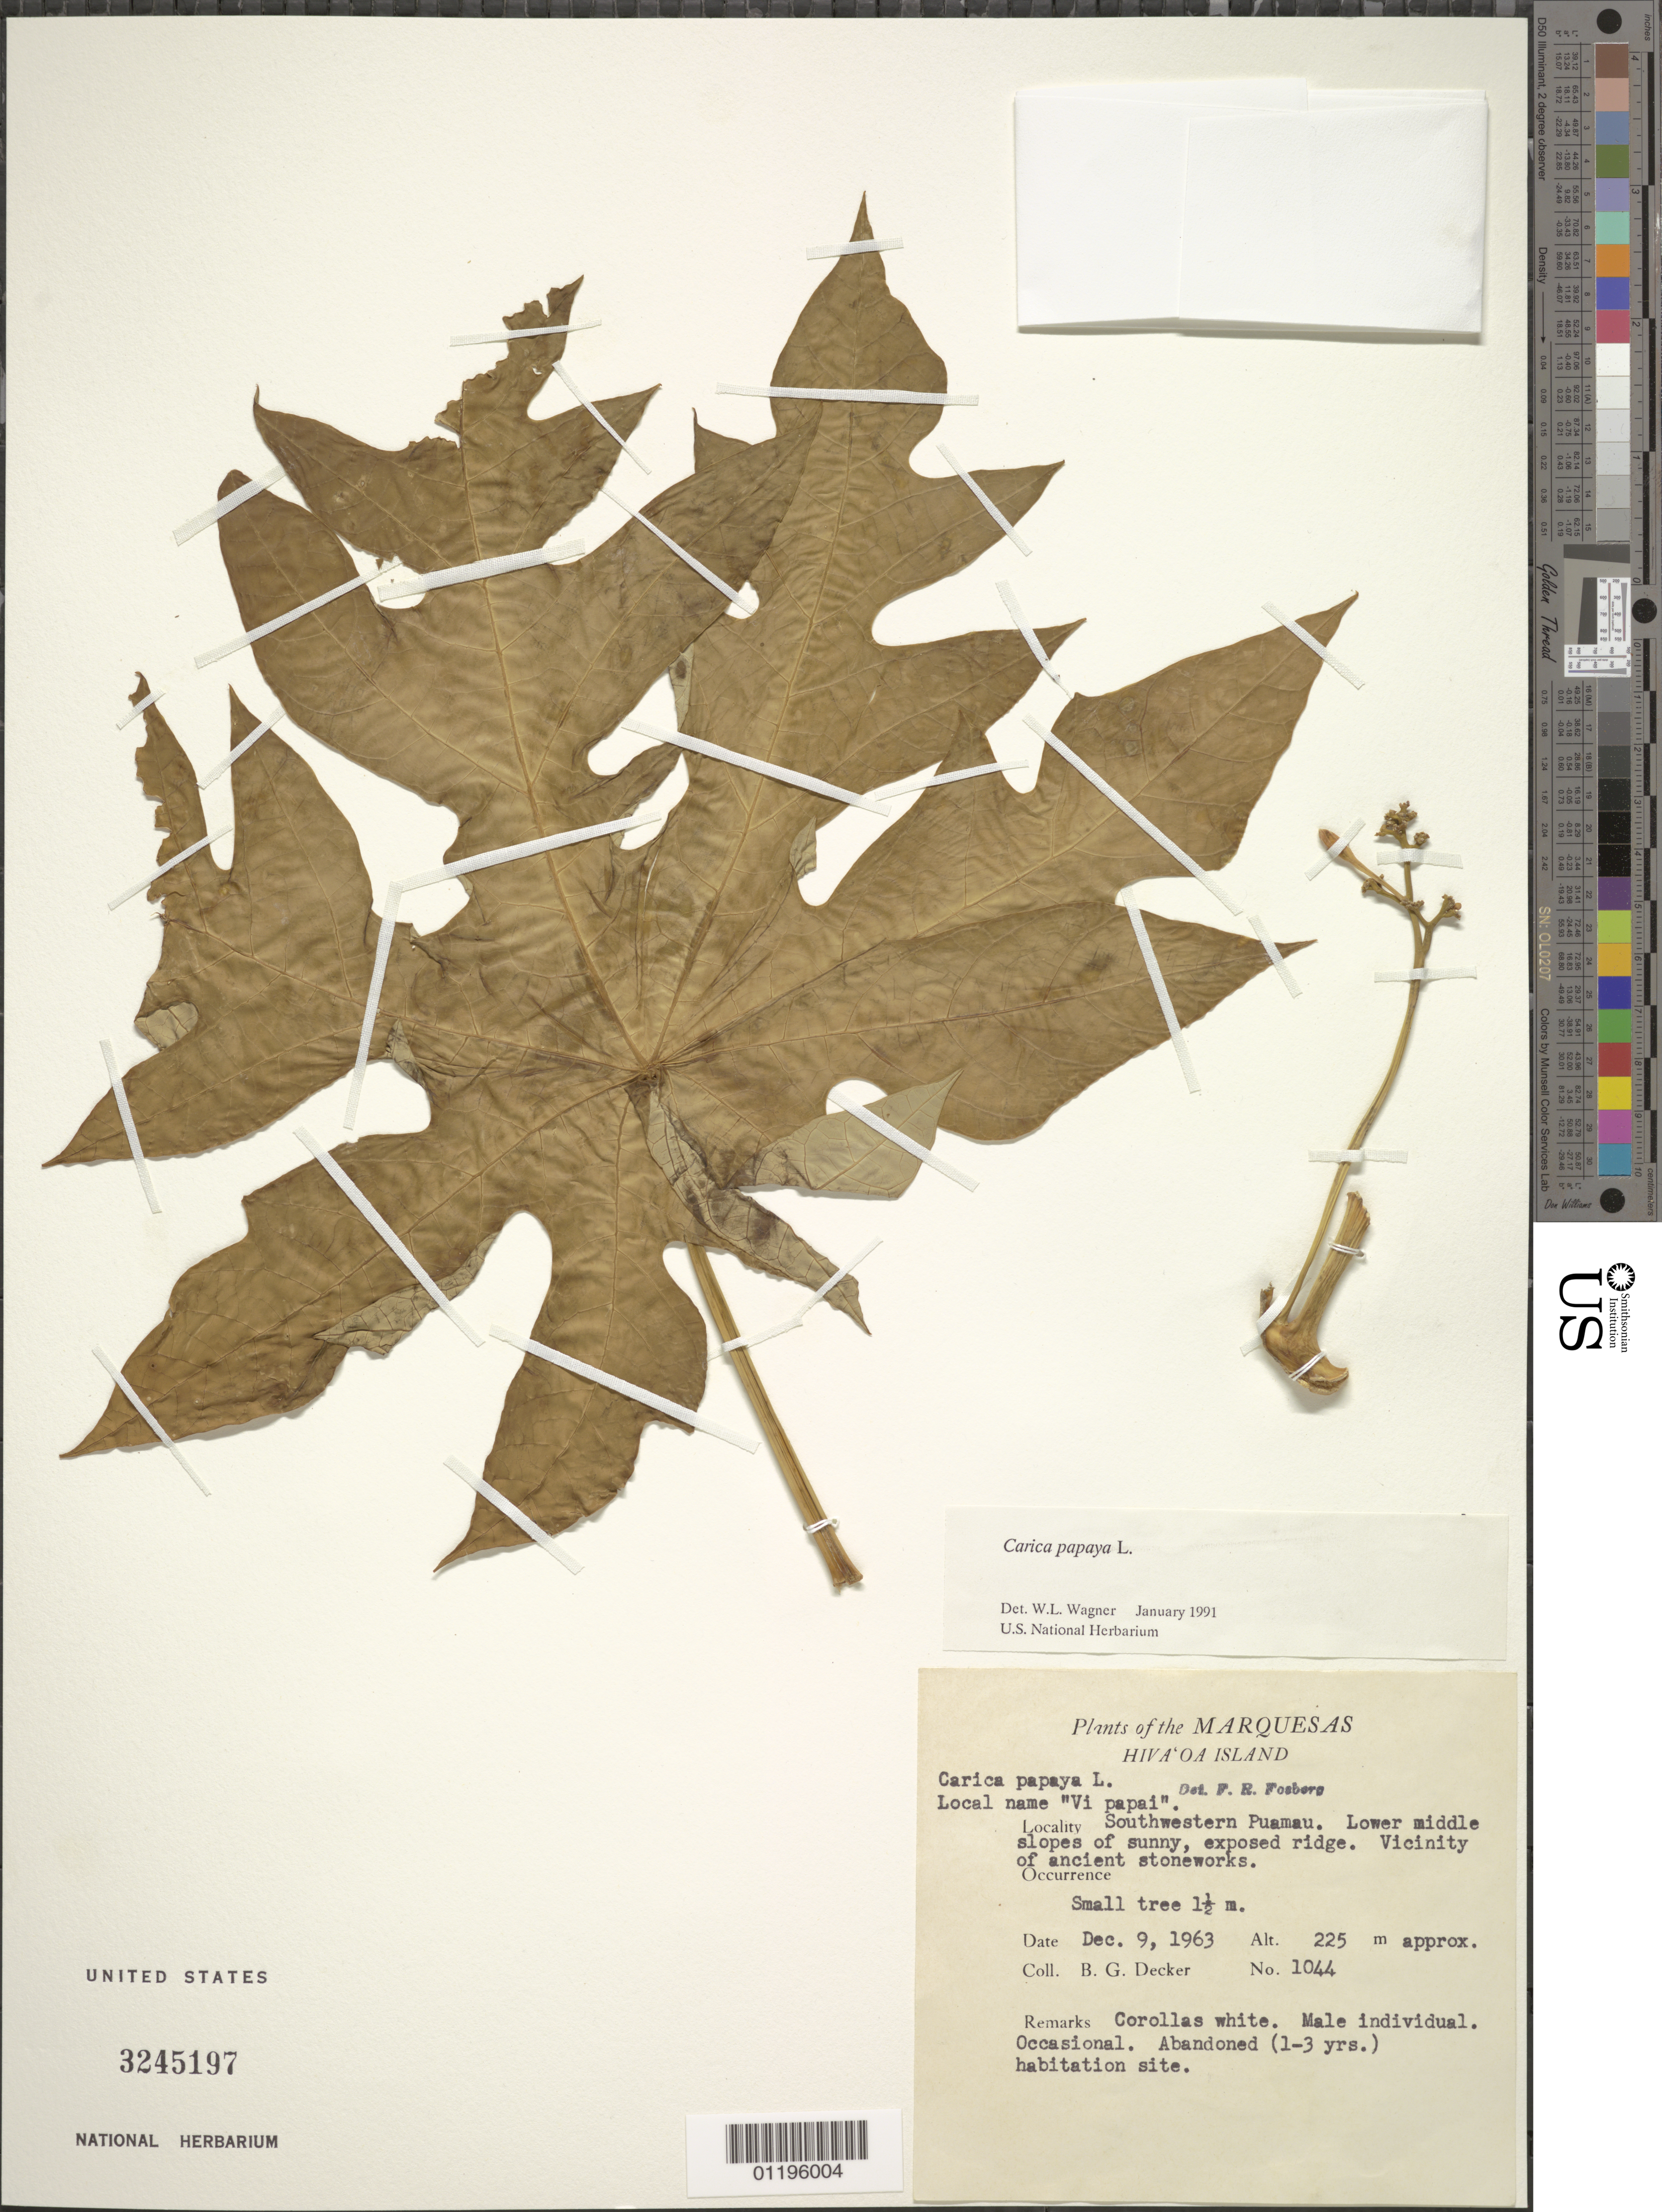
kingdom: Plantae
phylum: Tracheophyta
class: Magnoliopsida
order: Brassicales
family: Caricaceae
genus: Carica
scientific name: Carica papaya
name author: L.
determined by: Wagner, W. L., (BOT), Smithsonian Institution - National Museum of Natural History (UNITED STATES)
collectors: B. G. Decker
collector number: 1044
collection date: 1963-12-09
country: French Polynesia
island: Hiva Oa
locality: SW Puamau, lower middle slopes of exposed ridge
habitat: Vicinity of ancient stoneworks. Occasional. Abandoned (1-3 yr) habitation site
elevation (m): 225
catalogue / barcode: US 3245197